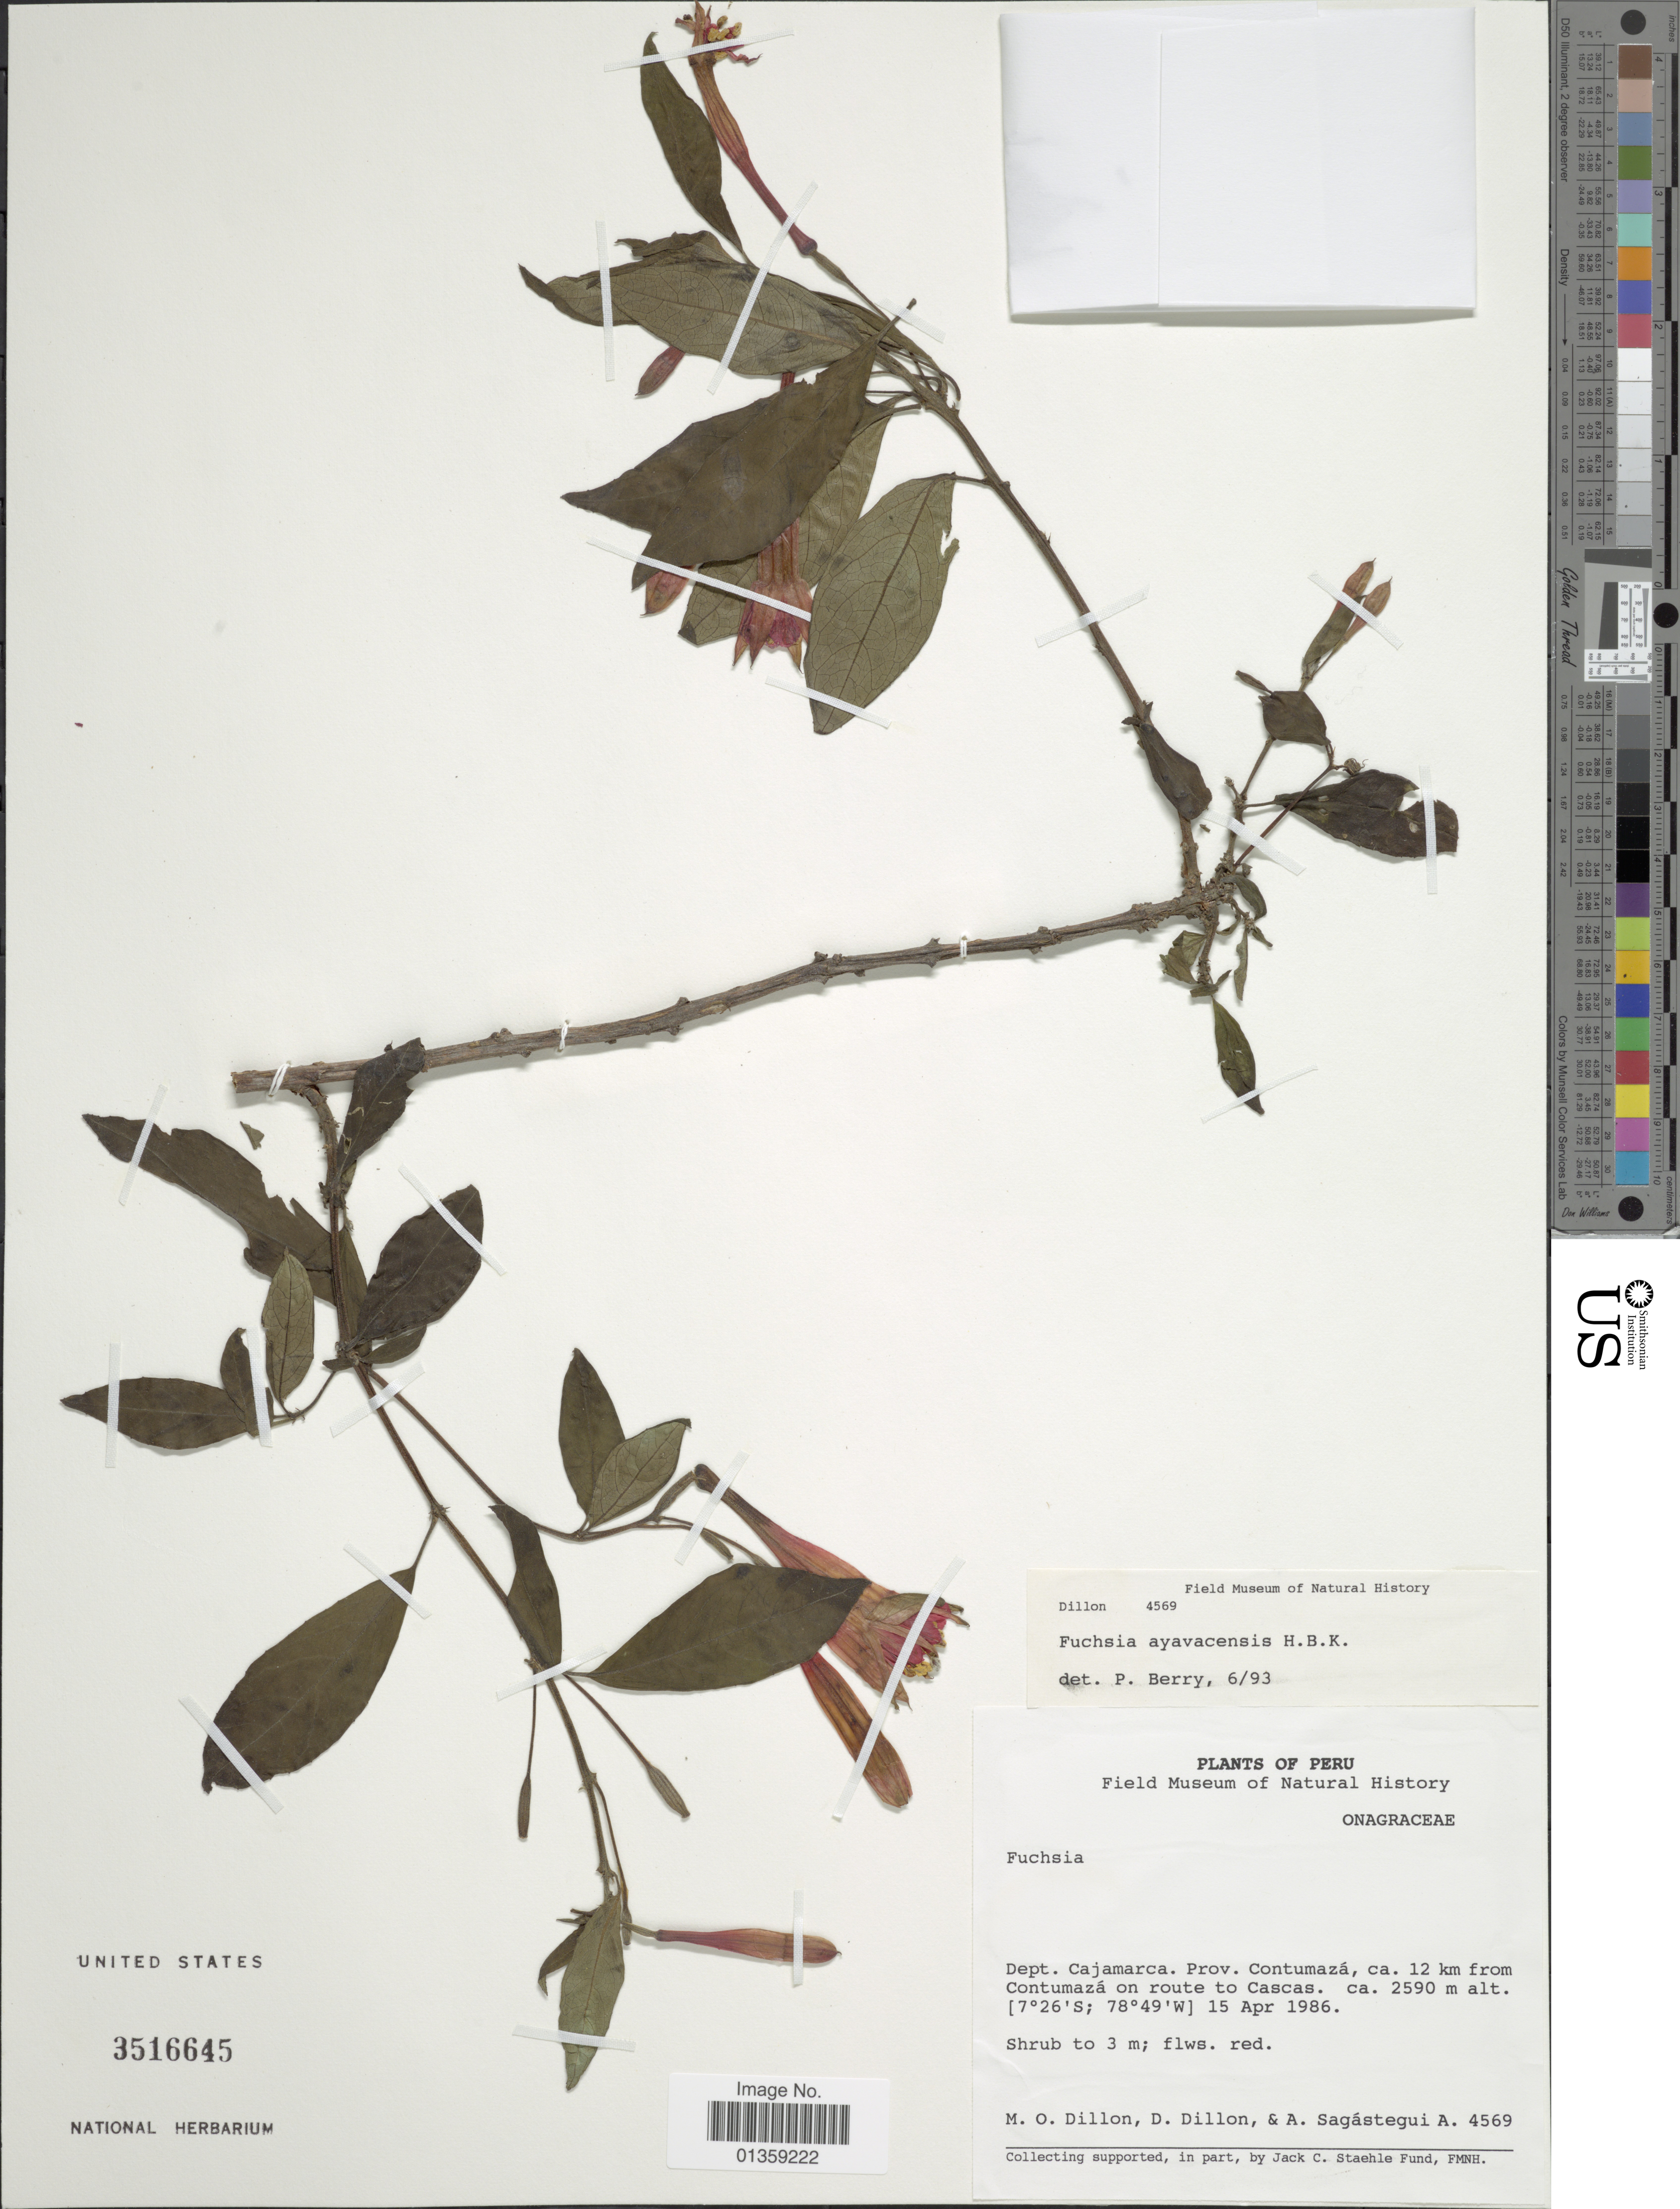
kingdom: Plantae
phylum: Tracheophyta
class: Magnoliopsida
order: Myrtales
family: Onagraceae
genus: Fuchsia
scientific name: Fuchsia ayavacensis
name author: Kunth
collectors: M. O. Dillon, D. Dillon & A. Sagástegui A.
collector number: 4569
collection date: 1986-04-15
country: Peru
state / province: Cajamarca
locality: Prov. Contumazá, ca. 12 km from Contumazá on route to Cascas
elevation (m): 2590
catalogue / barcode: US 3516645